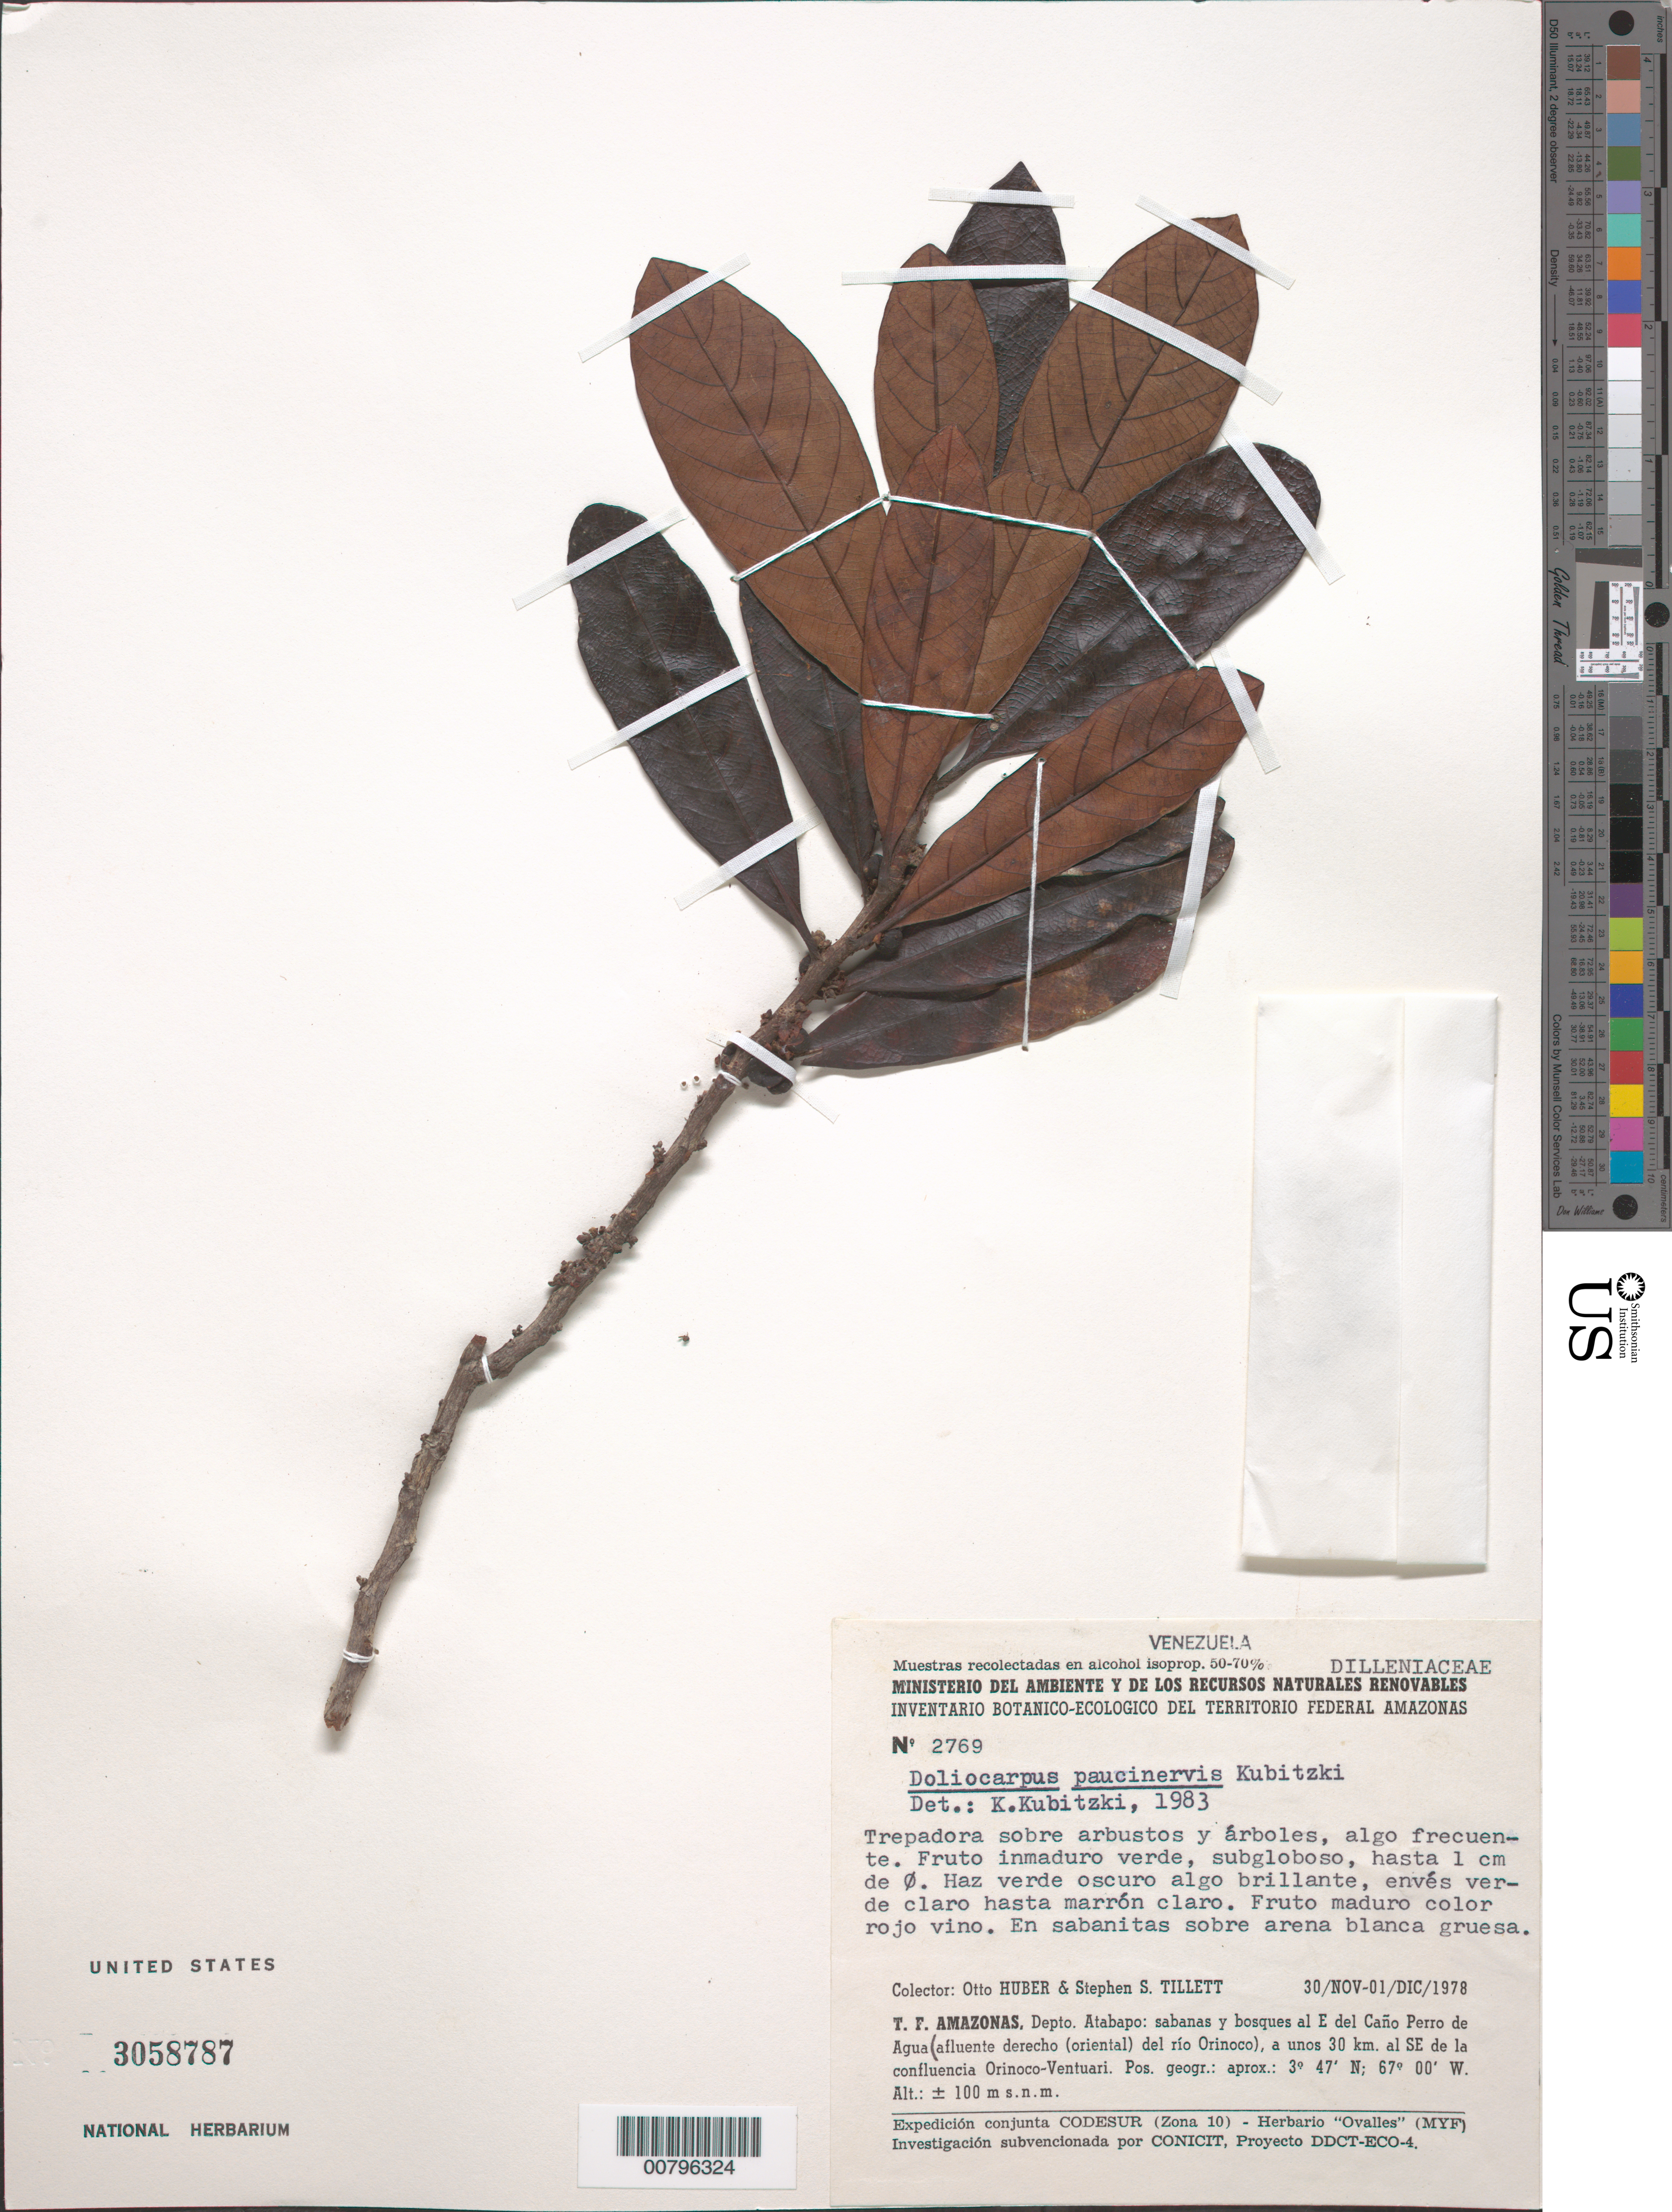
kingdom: Plantae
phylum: Tracheophyta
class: Magnoliopsida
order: Dilleniales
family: Dilleniaceae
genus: Doliocarpus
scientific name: Doliocarpus paucinervis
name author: Kubitzki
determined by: Kubitzki, Klaus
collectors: O. Huber & S. S. Tillett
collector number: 2769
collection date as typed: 30-Nov-78 to 1-Dec-78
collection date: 1978-11-30/1978-12-01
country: Venezuela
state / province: Amazonas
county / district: Atabapo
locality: E del Caño Perro de Agua, 30 km SE de la confluencia Orinoco-Ventuari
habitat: Sabanitas sobre arena blanca gruesa.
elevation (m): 100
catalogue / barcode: US 3058787